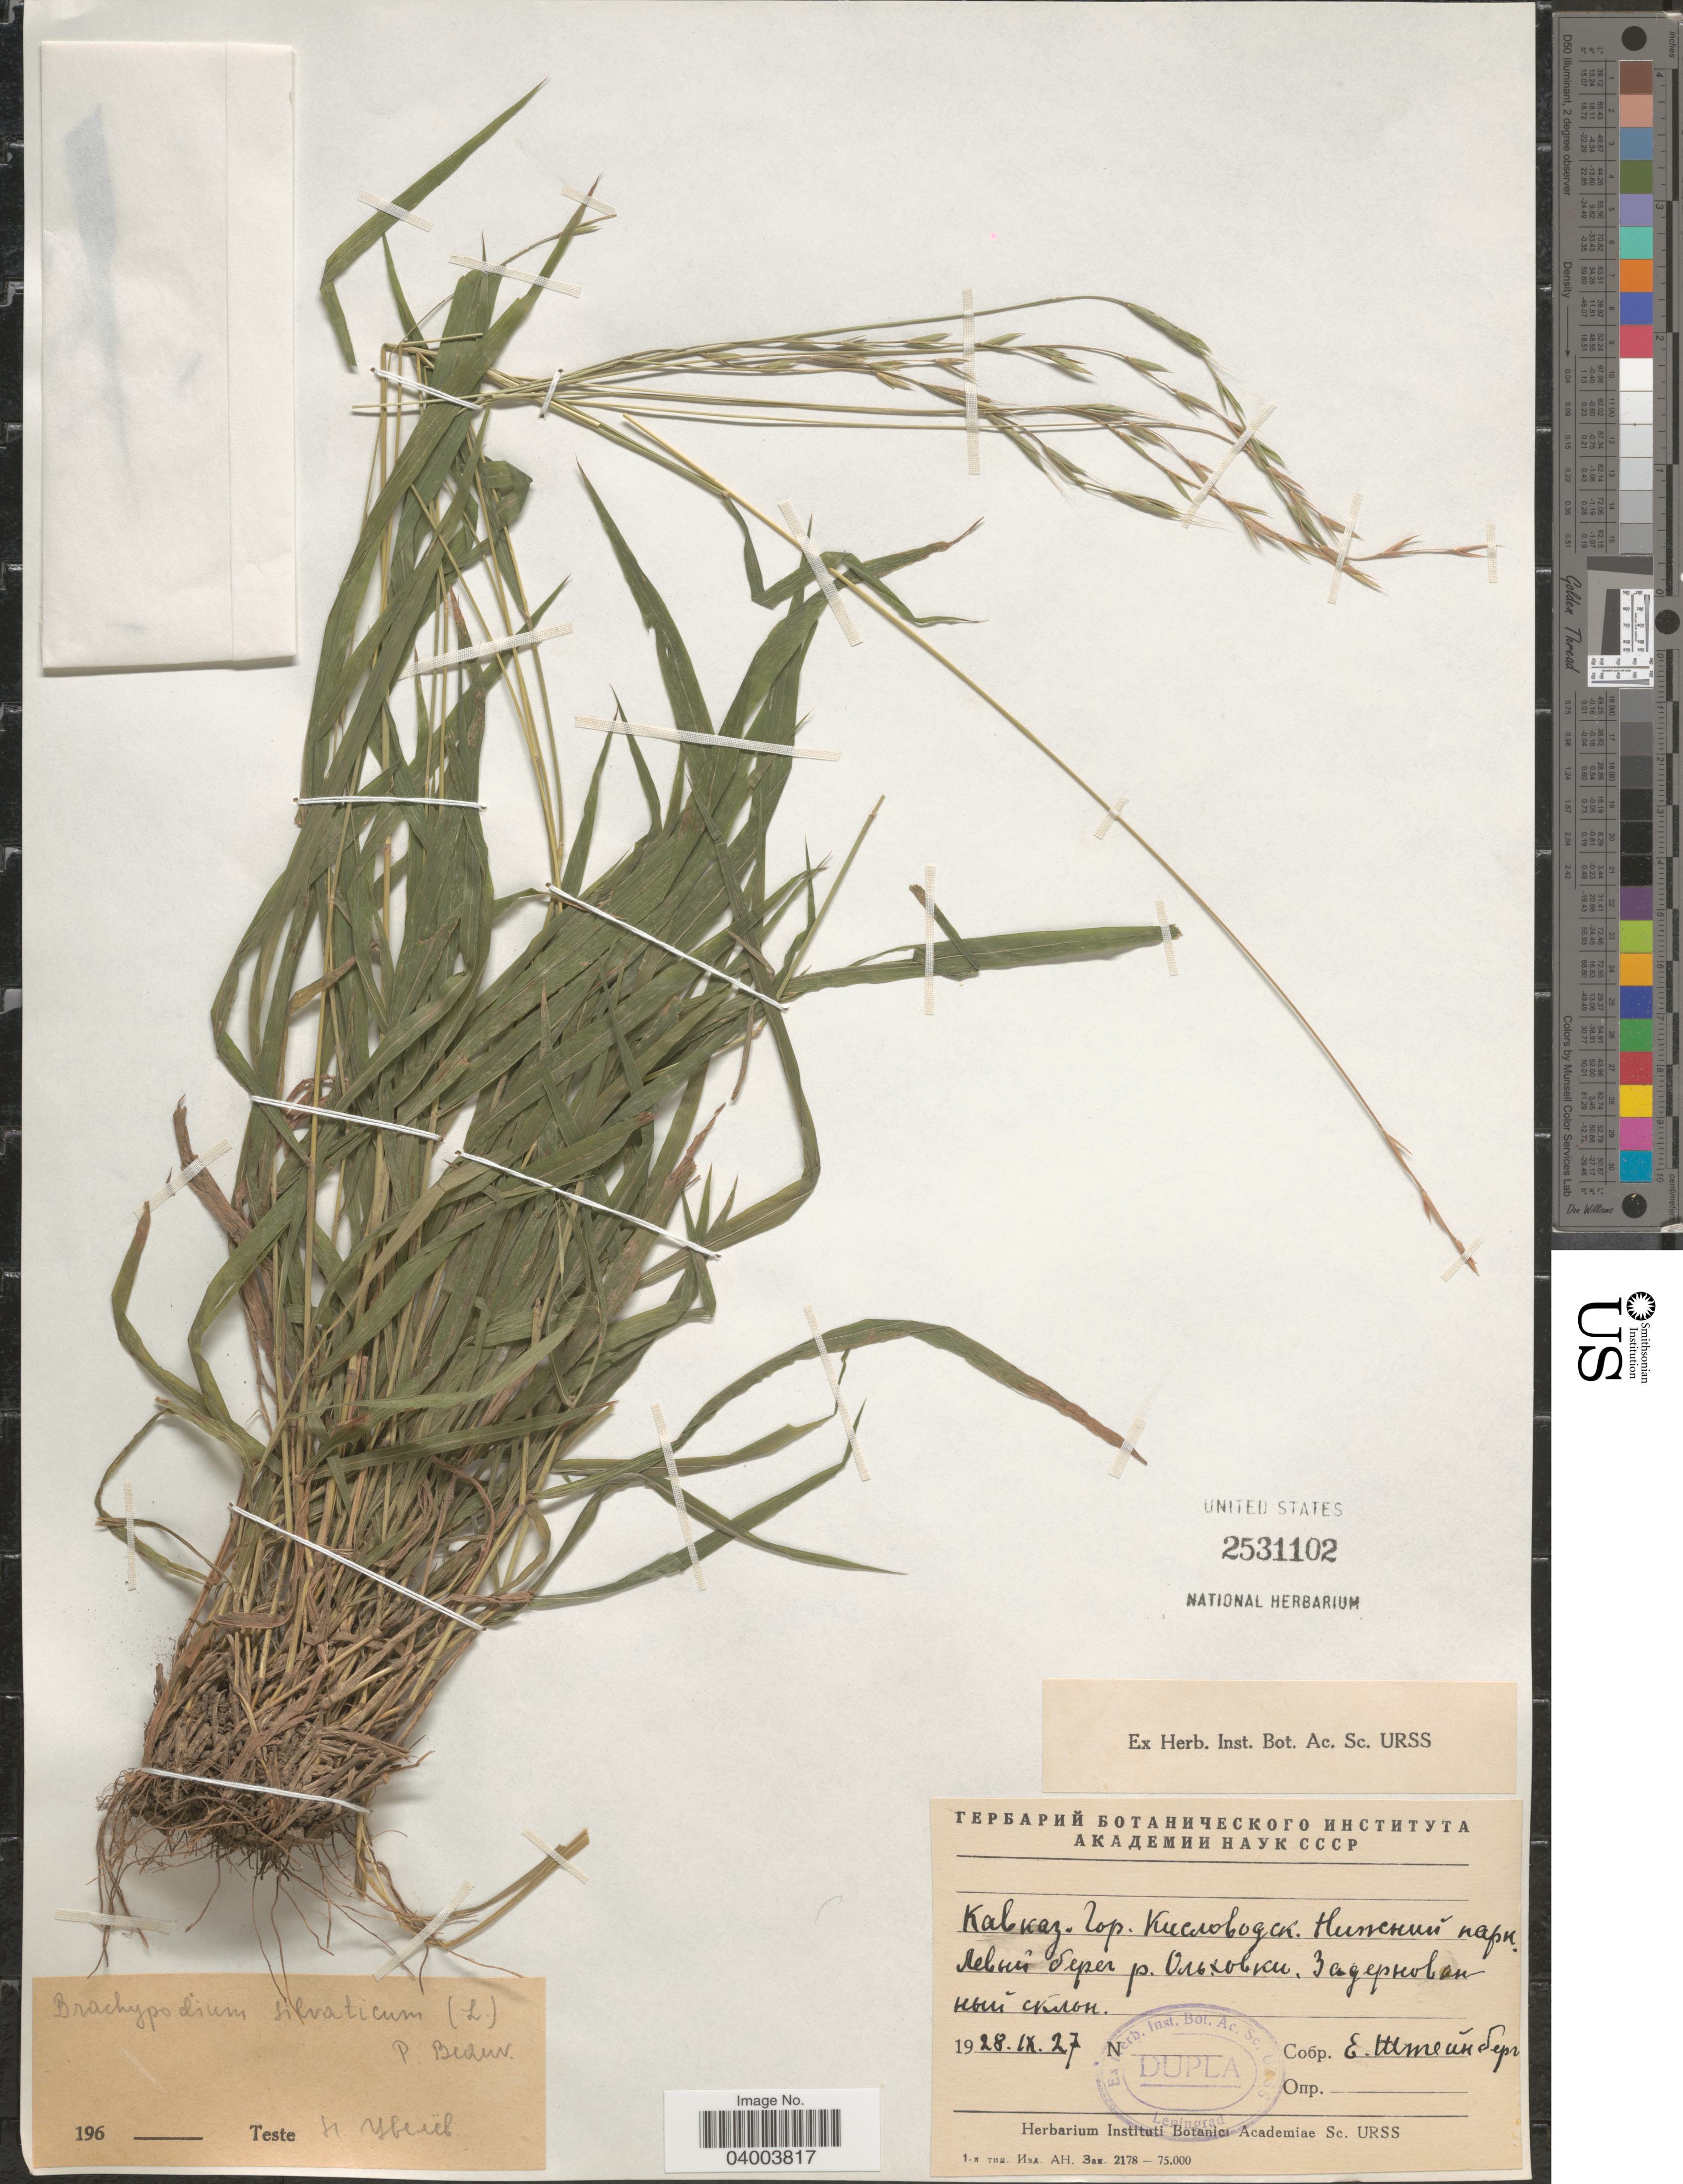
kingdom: Plantae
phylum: Tracheophyta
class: Liliopsida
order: Poales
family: Poaceae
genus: Brachypodium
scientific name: Brachypodium sylvaticum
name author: (Huds.) P. Beauv.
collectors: E. Shteinberg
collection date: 1928-09-27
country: Russian Federation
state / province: Stavropol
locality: Kislovodsk, left shore of river Olkhovka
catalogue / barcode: US 2531102